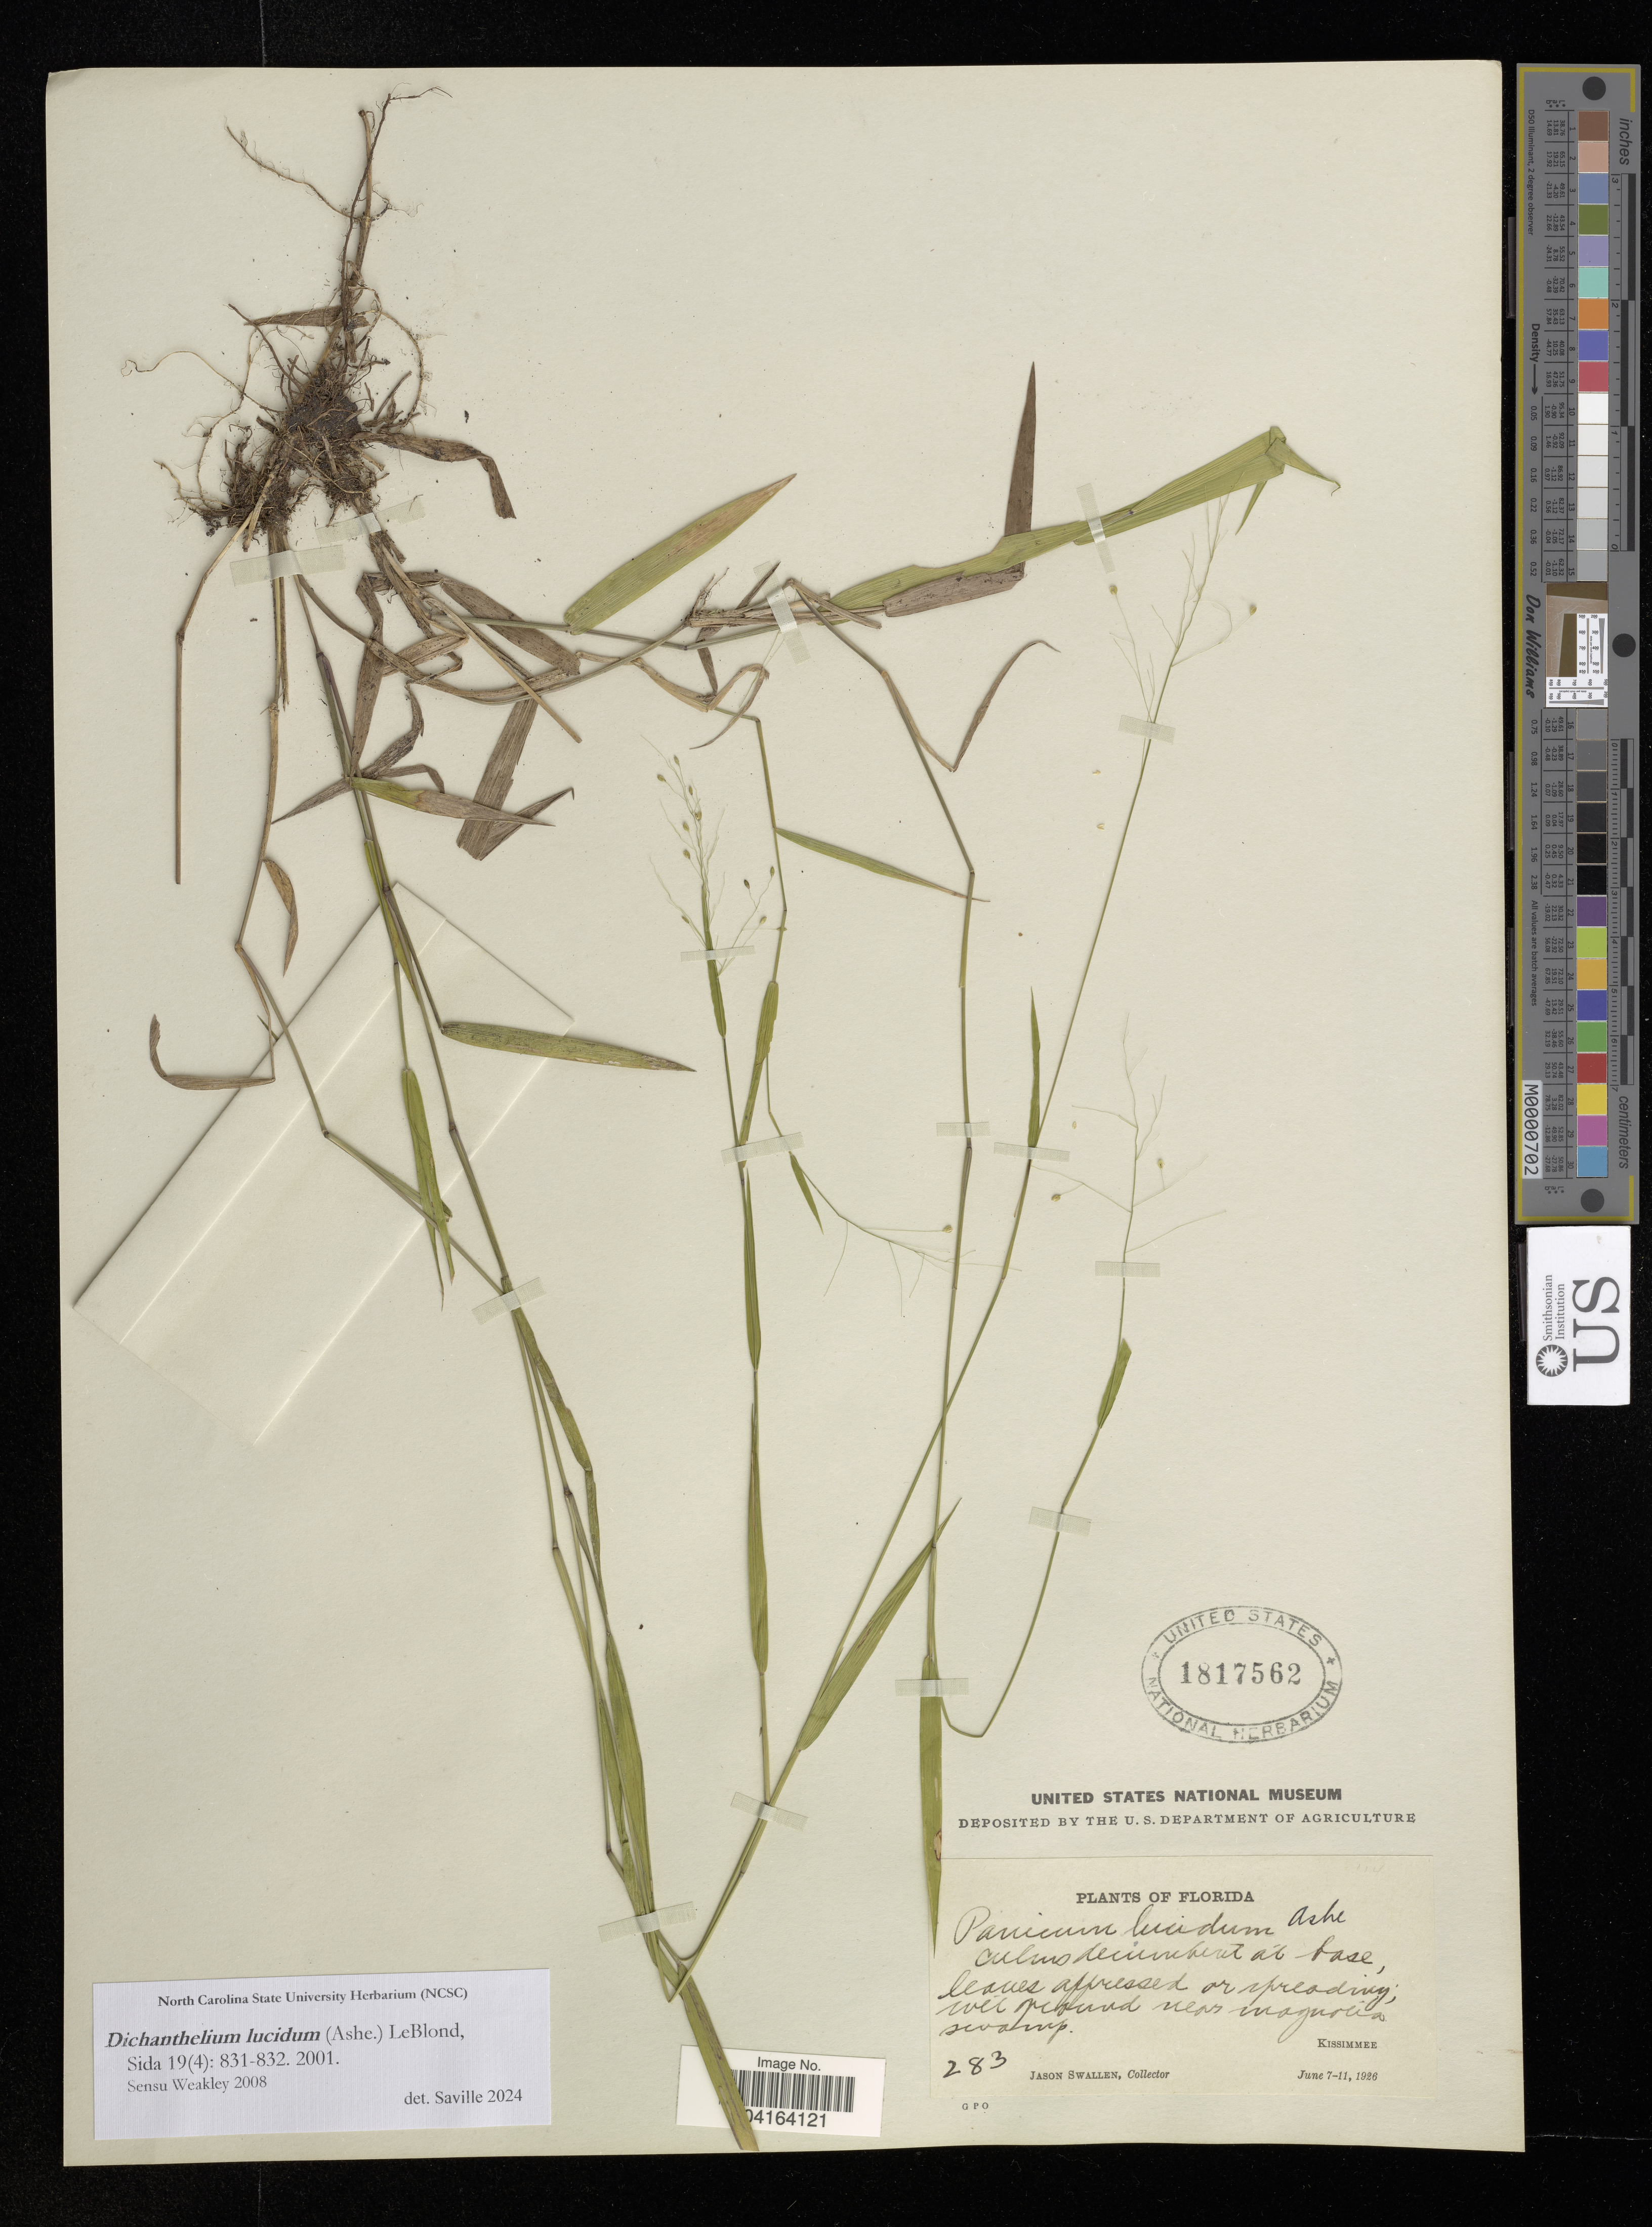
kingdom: Plantae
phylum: Tracheophyta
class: Liliopsida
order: Poales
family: Poaceae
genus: Dichanthelium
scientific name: Dichanthelium lucidum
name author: (Ashe) LeBlond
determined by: Saville, A. C., (NCSC), North Carolina State University (UNITED STATES)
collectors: J. R. Swallen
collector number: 283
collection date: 1926-06-07/1926-06-11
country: United States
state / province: Florida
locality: Kissimmee.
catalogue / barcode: US 1817562